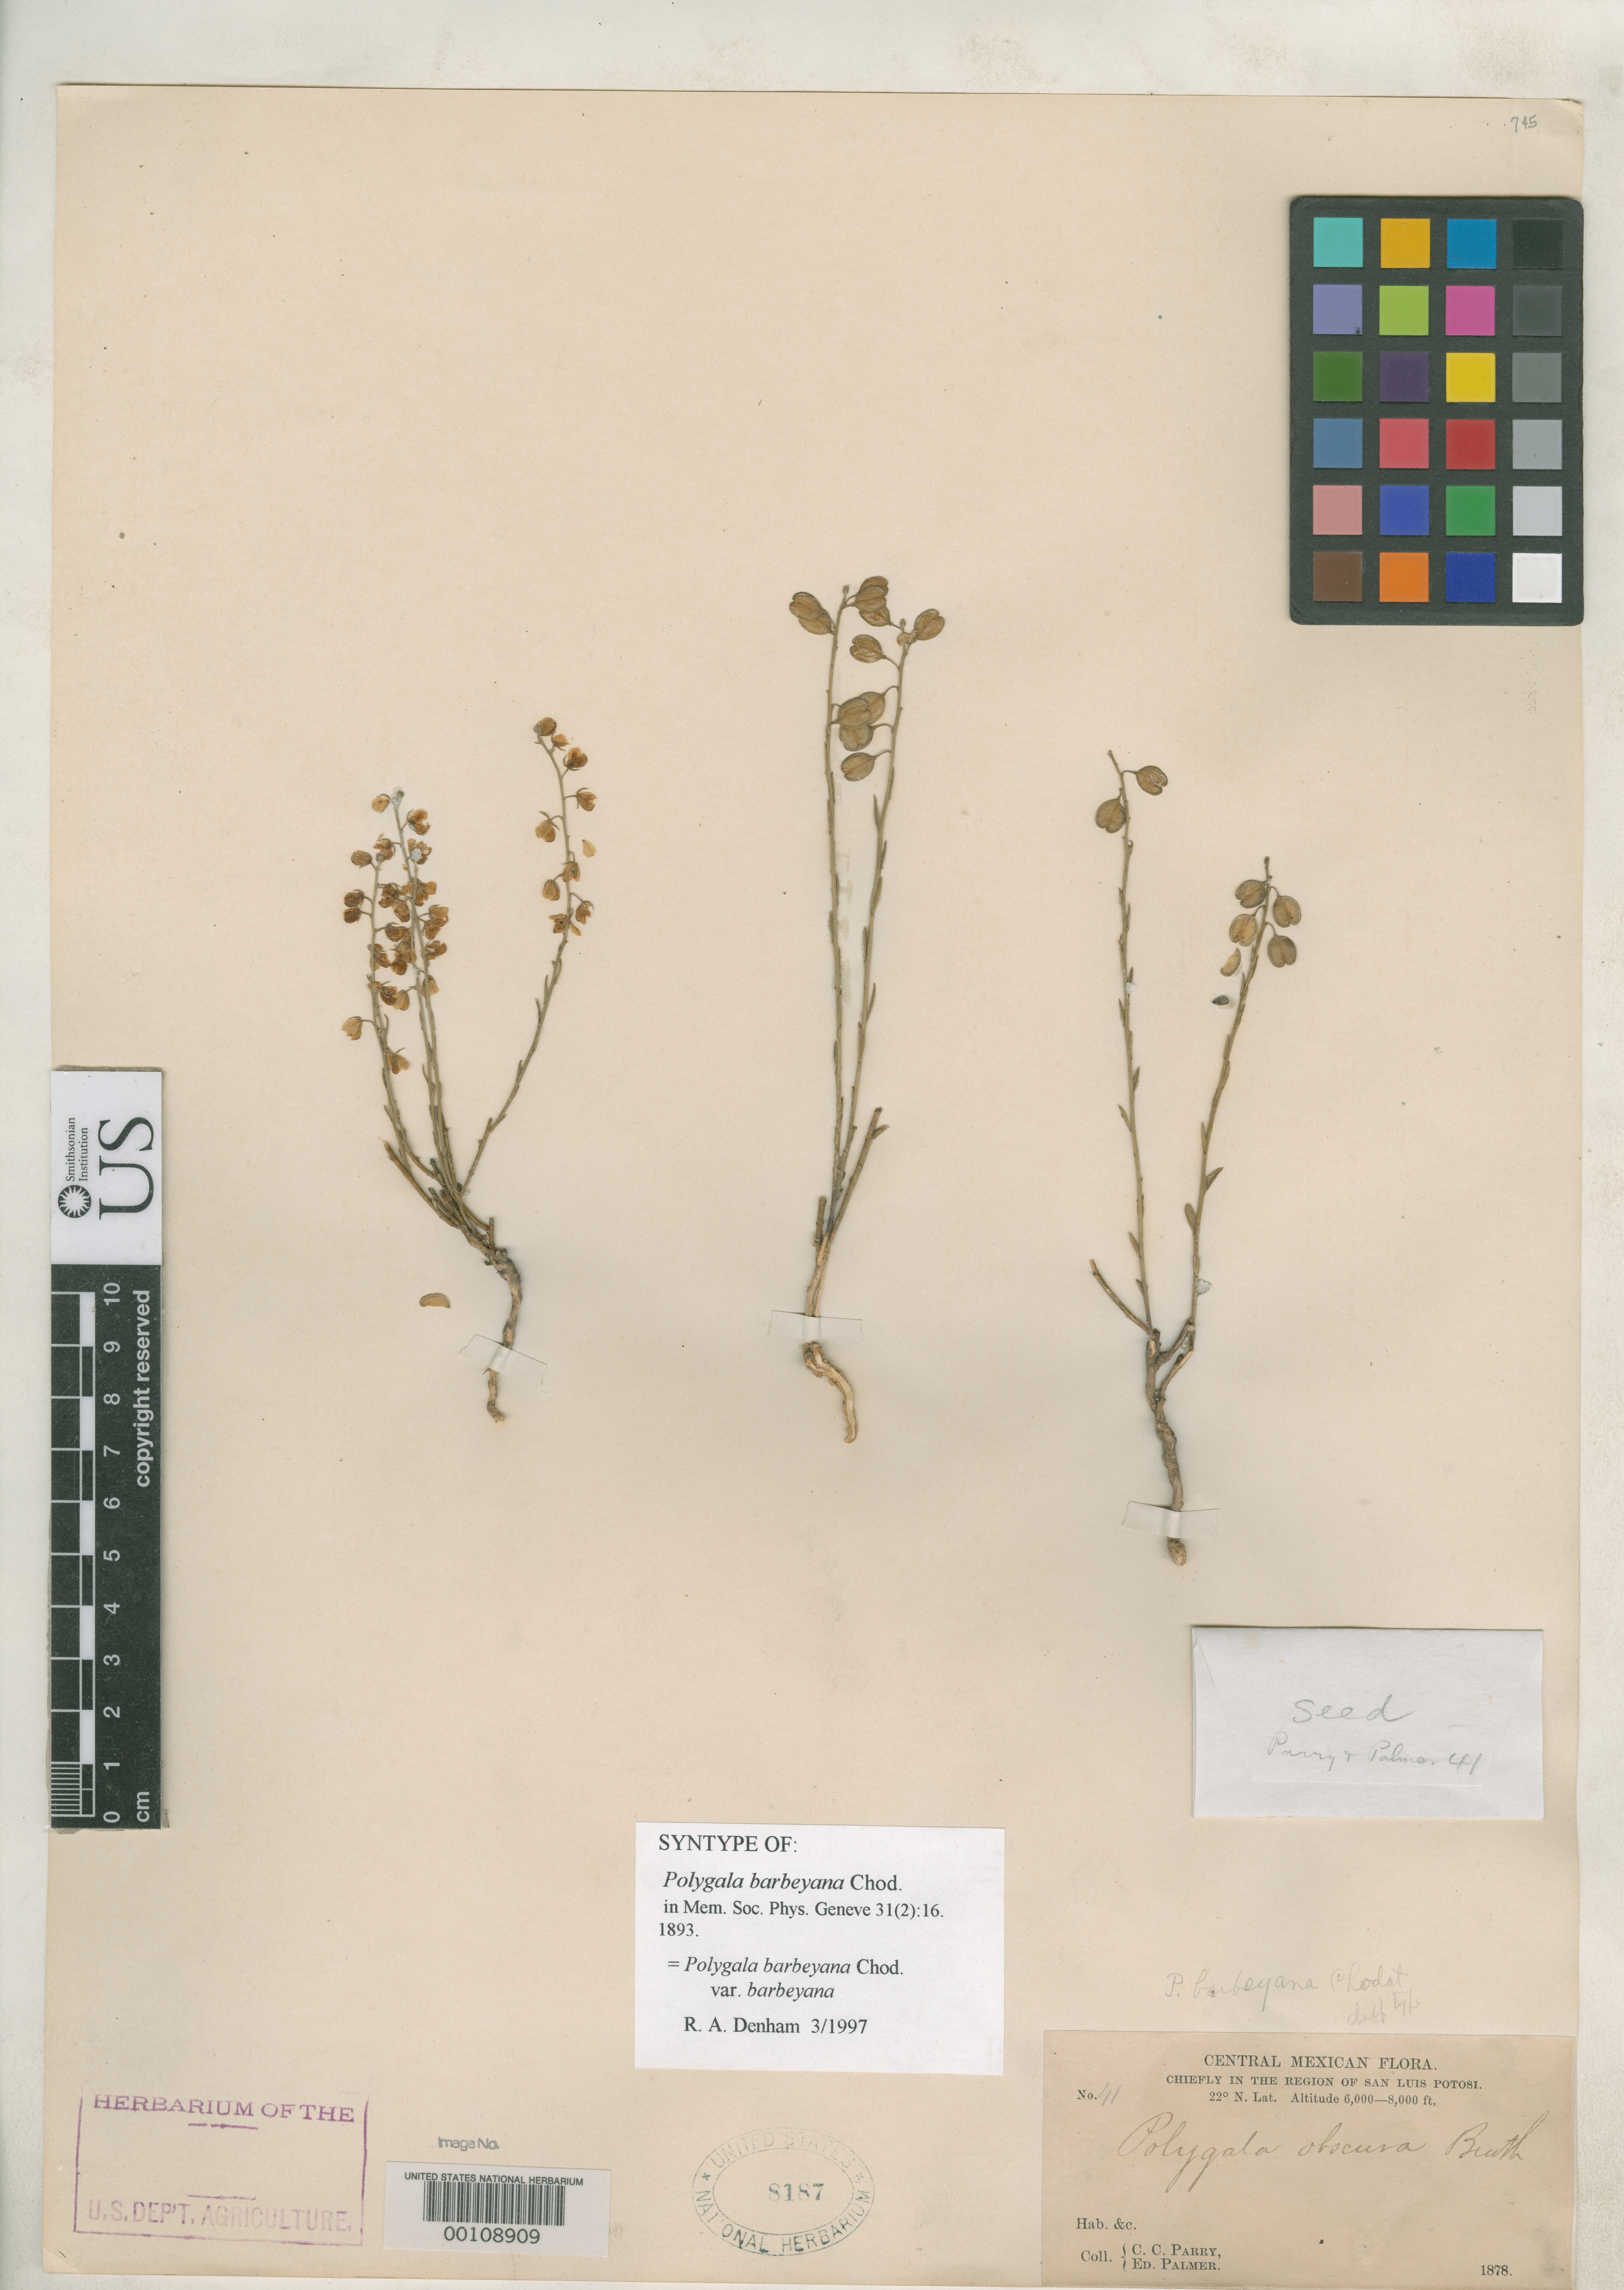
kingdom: Plantae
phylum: Tracheophyta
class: Magnoliopsida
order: Fabales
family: Polygalaceae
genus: Polygala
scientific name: Polygala barbeyana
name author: Chodat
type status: Syntype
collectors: C. C. Parry & E. Palmer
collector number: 41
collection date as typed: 1878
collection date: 1878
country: Mexico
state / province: San Luis Potosi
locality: Chiefly in region of San Luis Potosi.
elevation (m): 1829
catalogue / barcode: US 8187